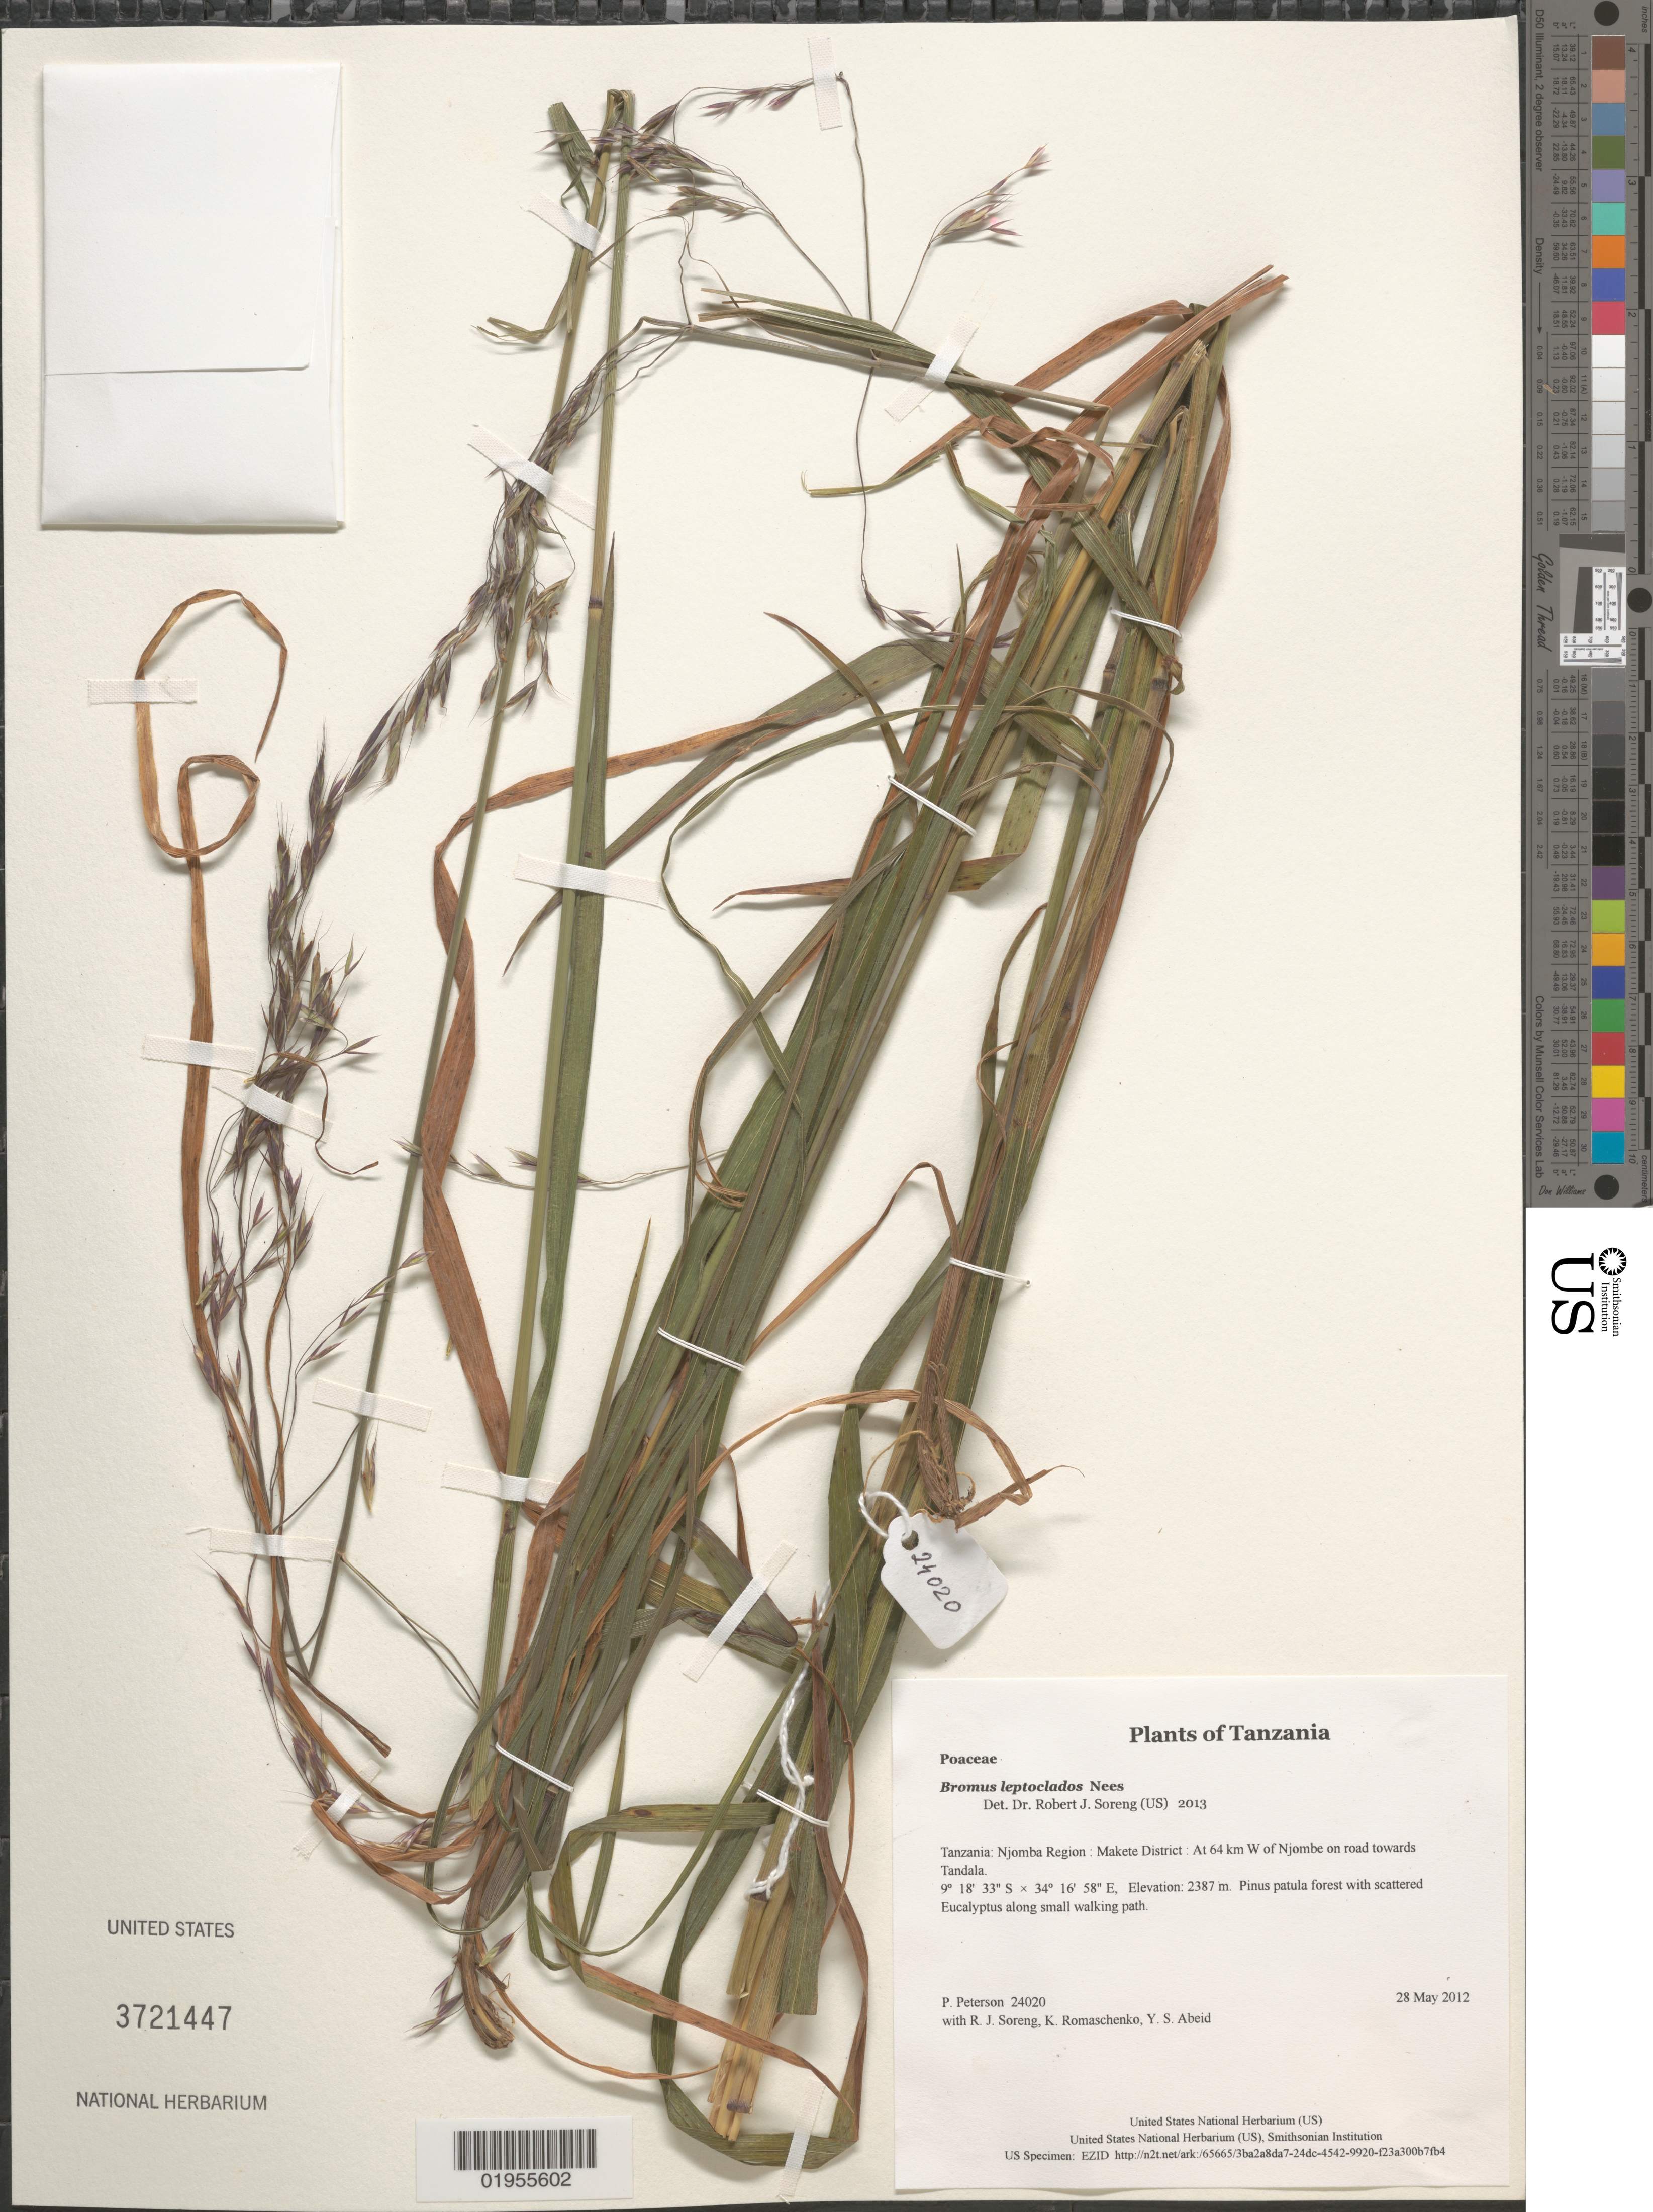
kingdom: Plantae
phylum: Tracheophyta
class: Liliopsida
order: Poales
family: Poaceae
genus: Bromus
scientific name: Bromus leptoclados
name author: Nees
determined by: Soreng, Robert J., Research Associate (BOT), Smithsonian Institution - National Museum of Natural History (UNITED STATES)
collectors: P. M. Peterson, R. J. Soreng, K. Romaschenko & Y. Abeid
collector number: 24020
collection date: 2012-05-28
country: Tanzania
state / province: Njombe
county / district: Makete District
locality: At 64 km W of Njombe on road towards Tandala.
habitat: Pinus patula forest with scattered Eucalyptus along small walking path.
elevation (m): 2387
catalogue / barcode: US 3721447